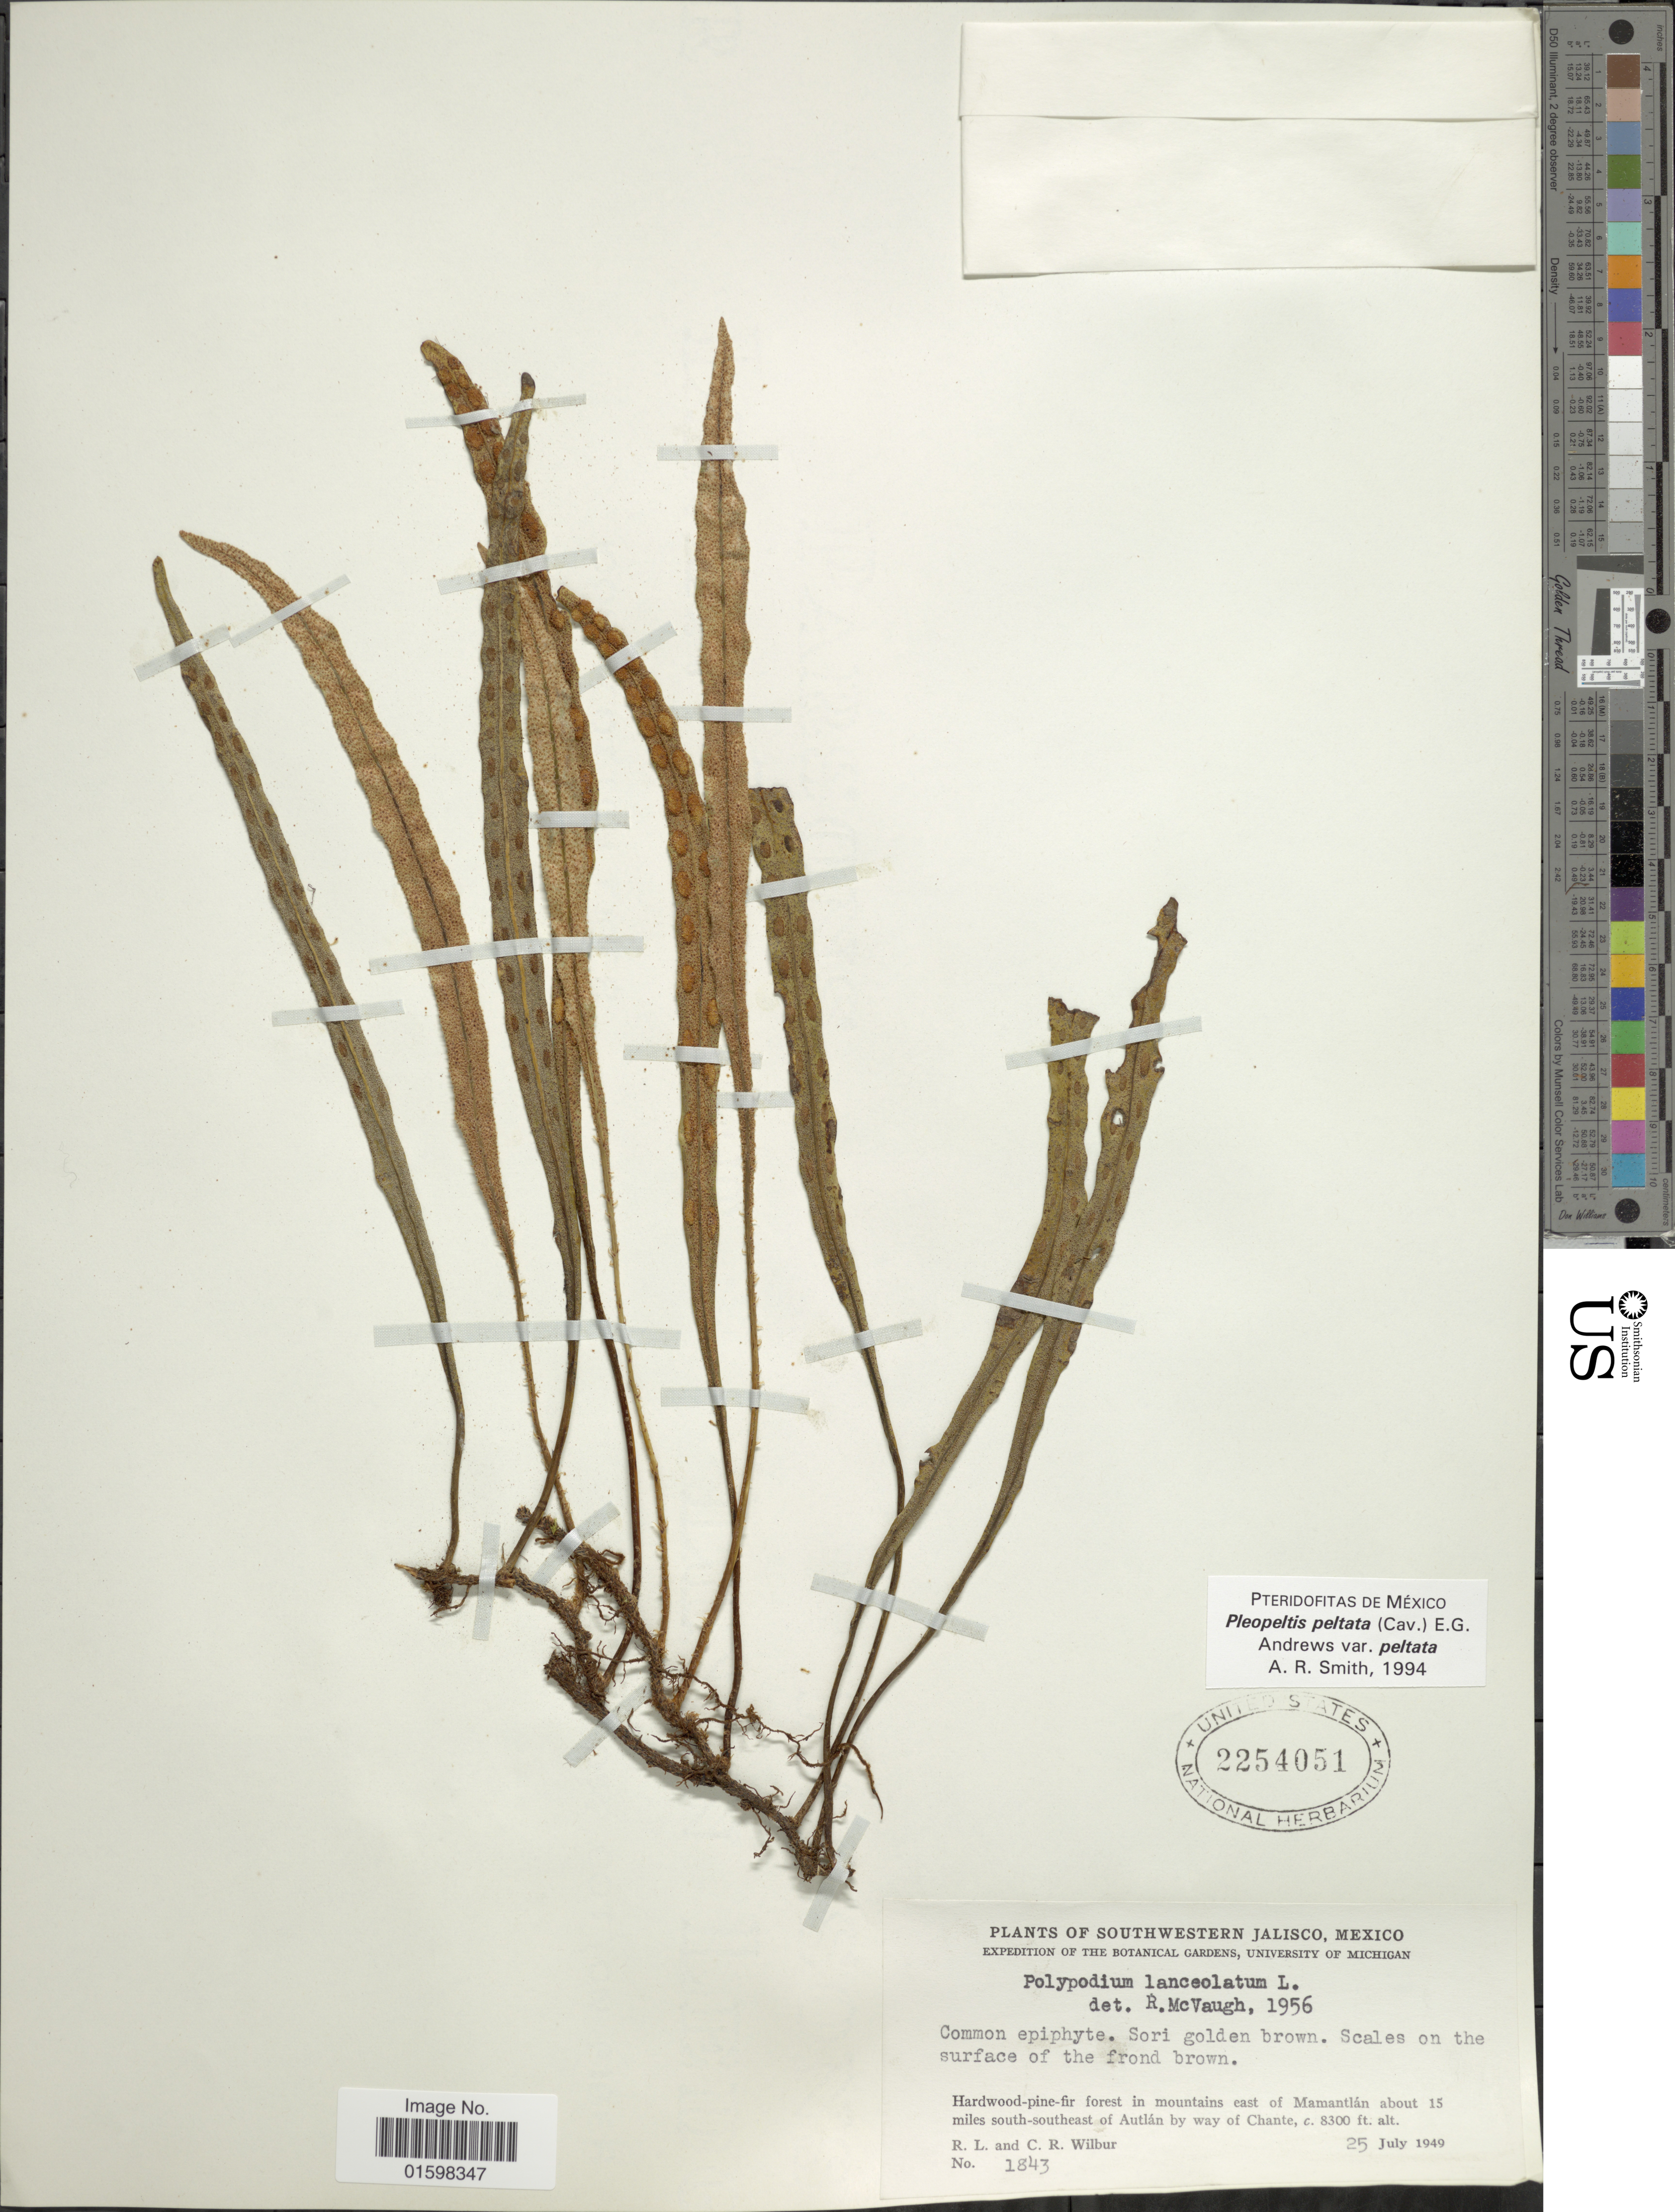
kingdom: Plantae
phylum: Tracheophyta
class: Polypodiopsida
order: Polypodiales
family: Polypodiaceae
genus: Pleopeltis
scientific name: Pleopeltis polylepis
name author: (Roem. ex Kunze) T. Moore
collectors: R. L. Wilbur & C. Wilbur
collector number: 1843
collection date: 1949-07-25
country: Mexico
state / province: Jalisco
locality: Southwestern Jalisco, Mexico. Mountains east of Mamantlan about 15 miles south-southeast of Autlan by way of Chante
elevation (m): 2530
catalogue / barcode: US 2254051